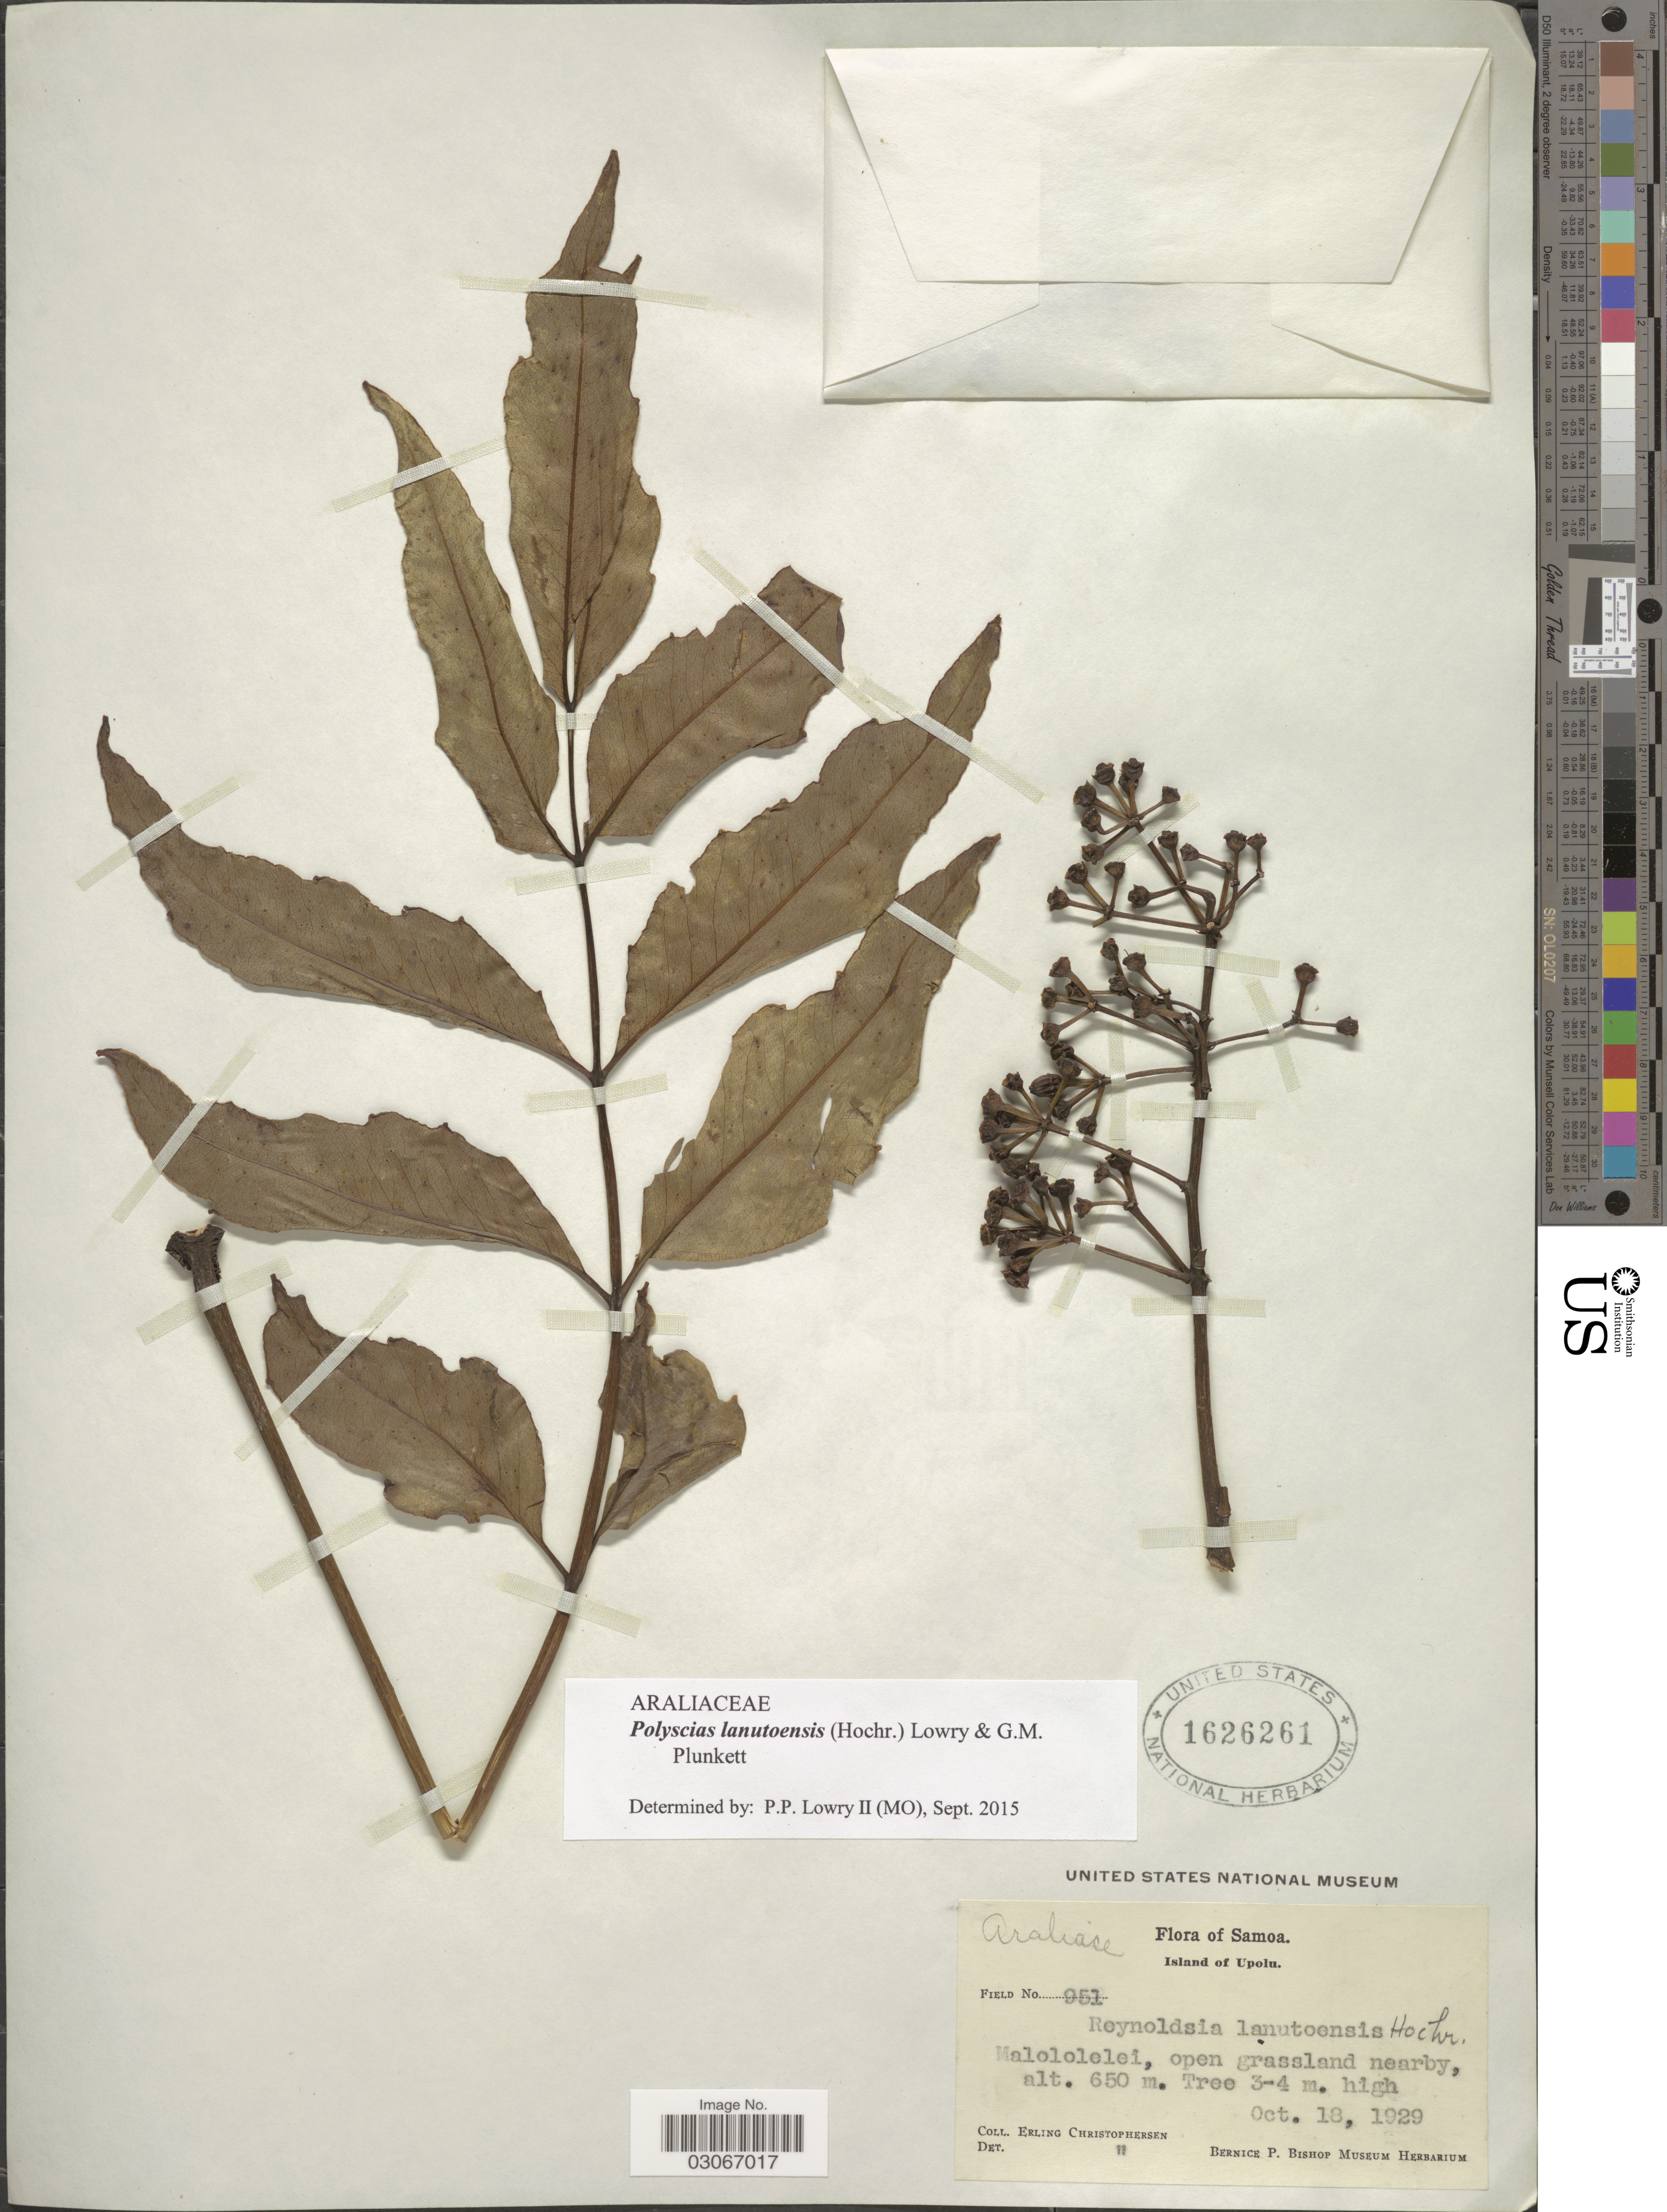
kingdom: Plantae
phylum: Tracheophyta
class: Magnoliopsida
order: Apiales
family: Araliaceae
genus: Polyscias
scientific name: Polyscias lanutoensis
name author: (Hochr.) Lowry & G. M. Plunkett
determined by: Lowry, P. P., (MO), Missouri Botanical Garden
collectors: E. Christophersen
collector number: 951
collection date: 1929-10-18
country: Samoa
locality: Samoa. Island of Upolu. Malololelei.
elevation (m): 650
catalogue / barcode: US 1626261